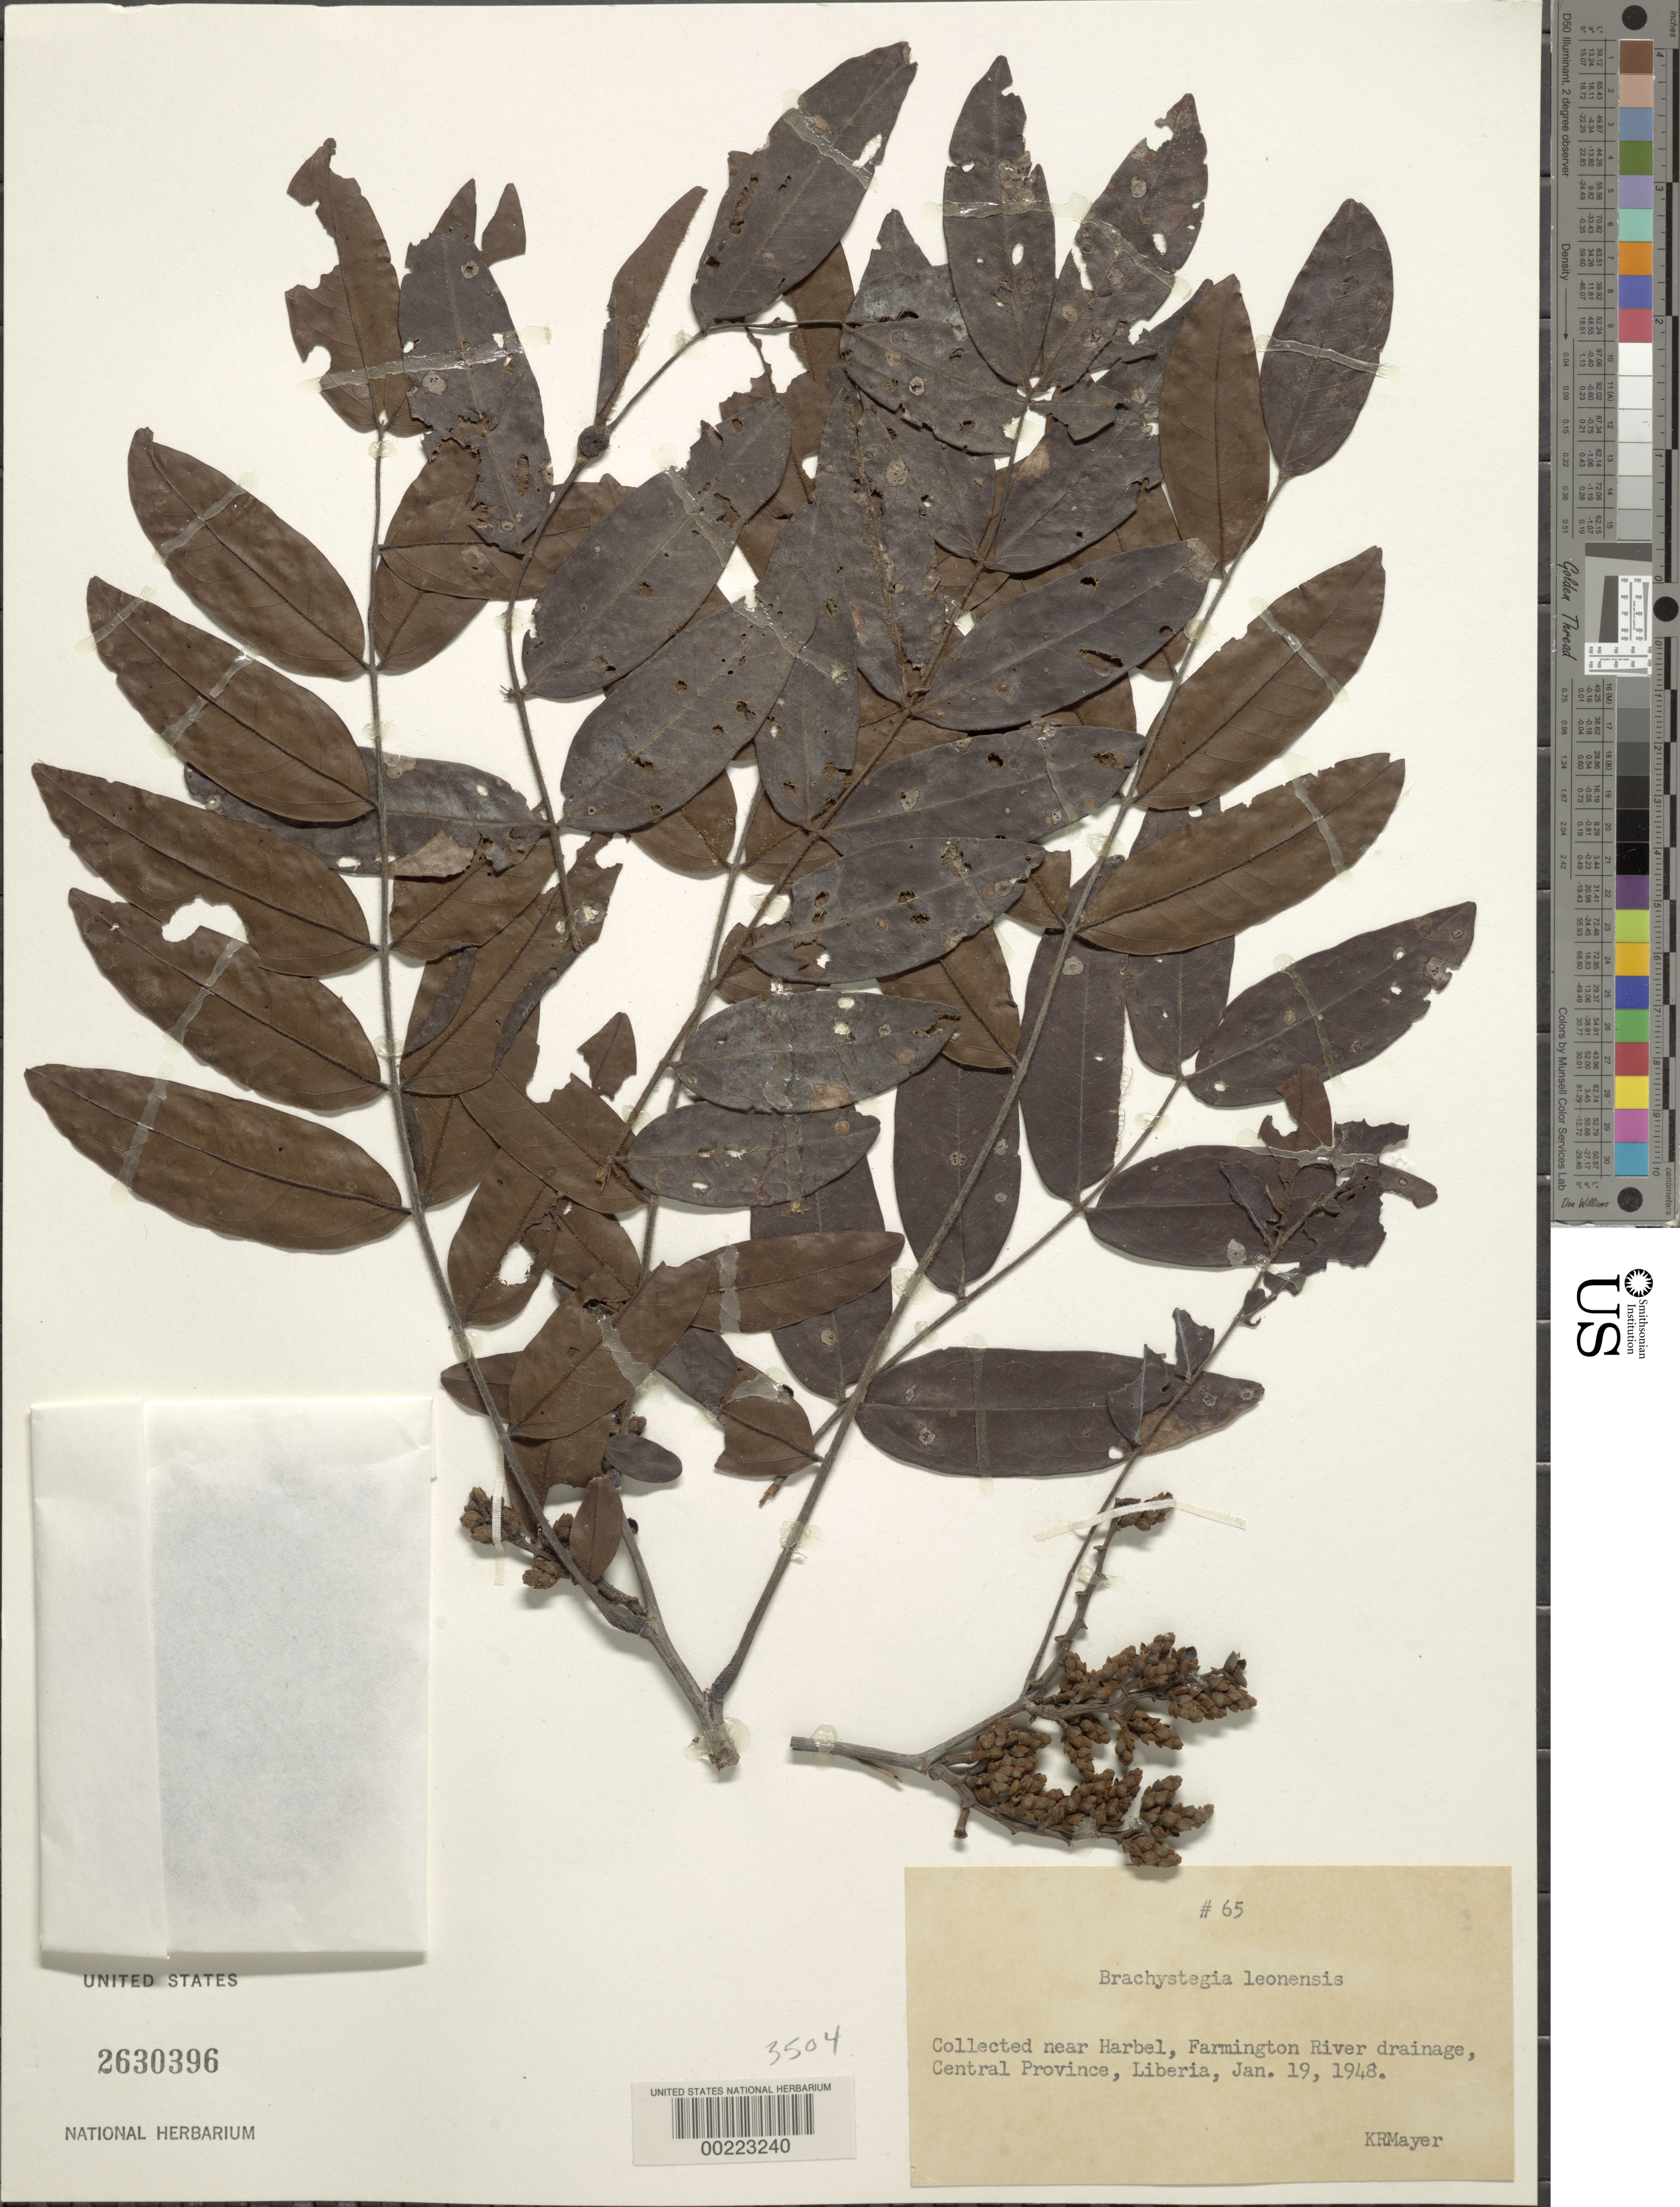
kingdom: Plantae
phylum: Tracheophyta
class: Magnoliopsida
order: Fabales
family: Fabaceae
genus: Brachystegia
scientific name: Brachystegia leonensis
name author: Hutch. & Burtt Davy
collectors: K. R. Mayer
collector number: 65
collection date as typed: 19 Jan 1948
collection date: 1948-01-19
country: Liberia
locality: Near harbel; farmington river drainage; central prov.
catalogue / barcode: US 2630396